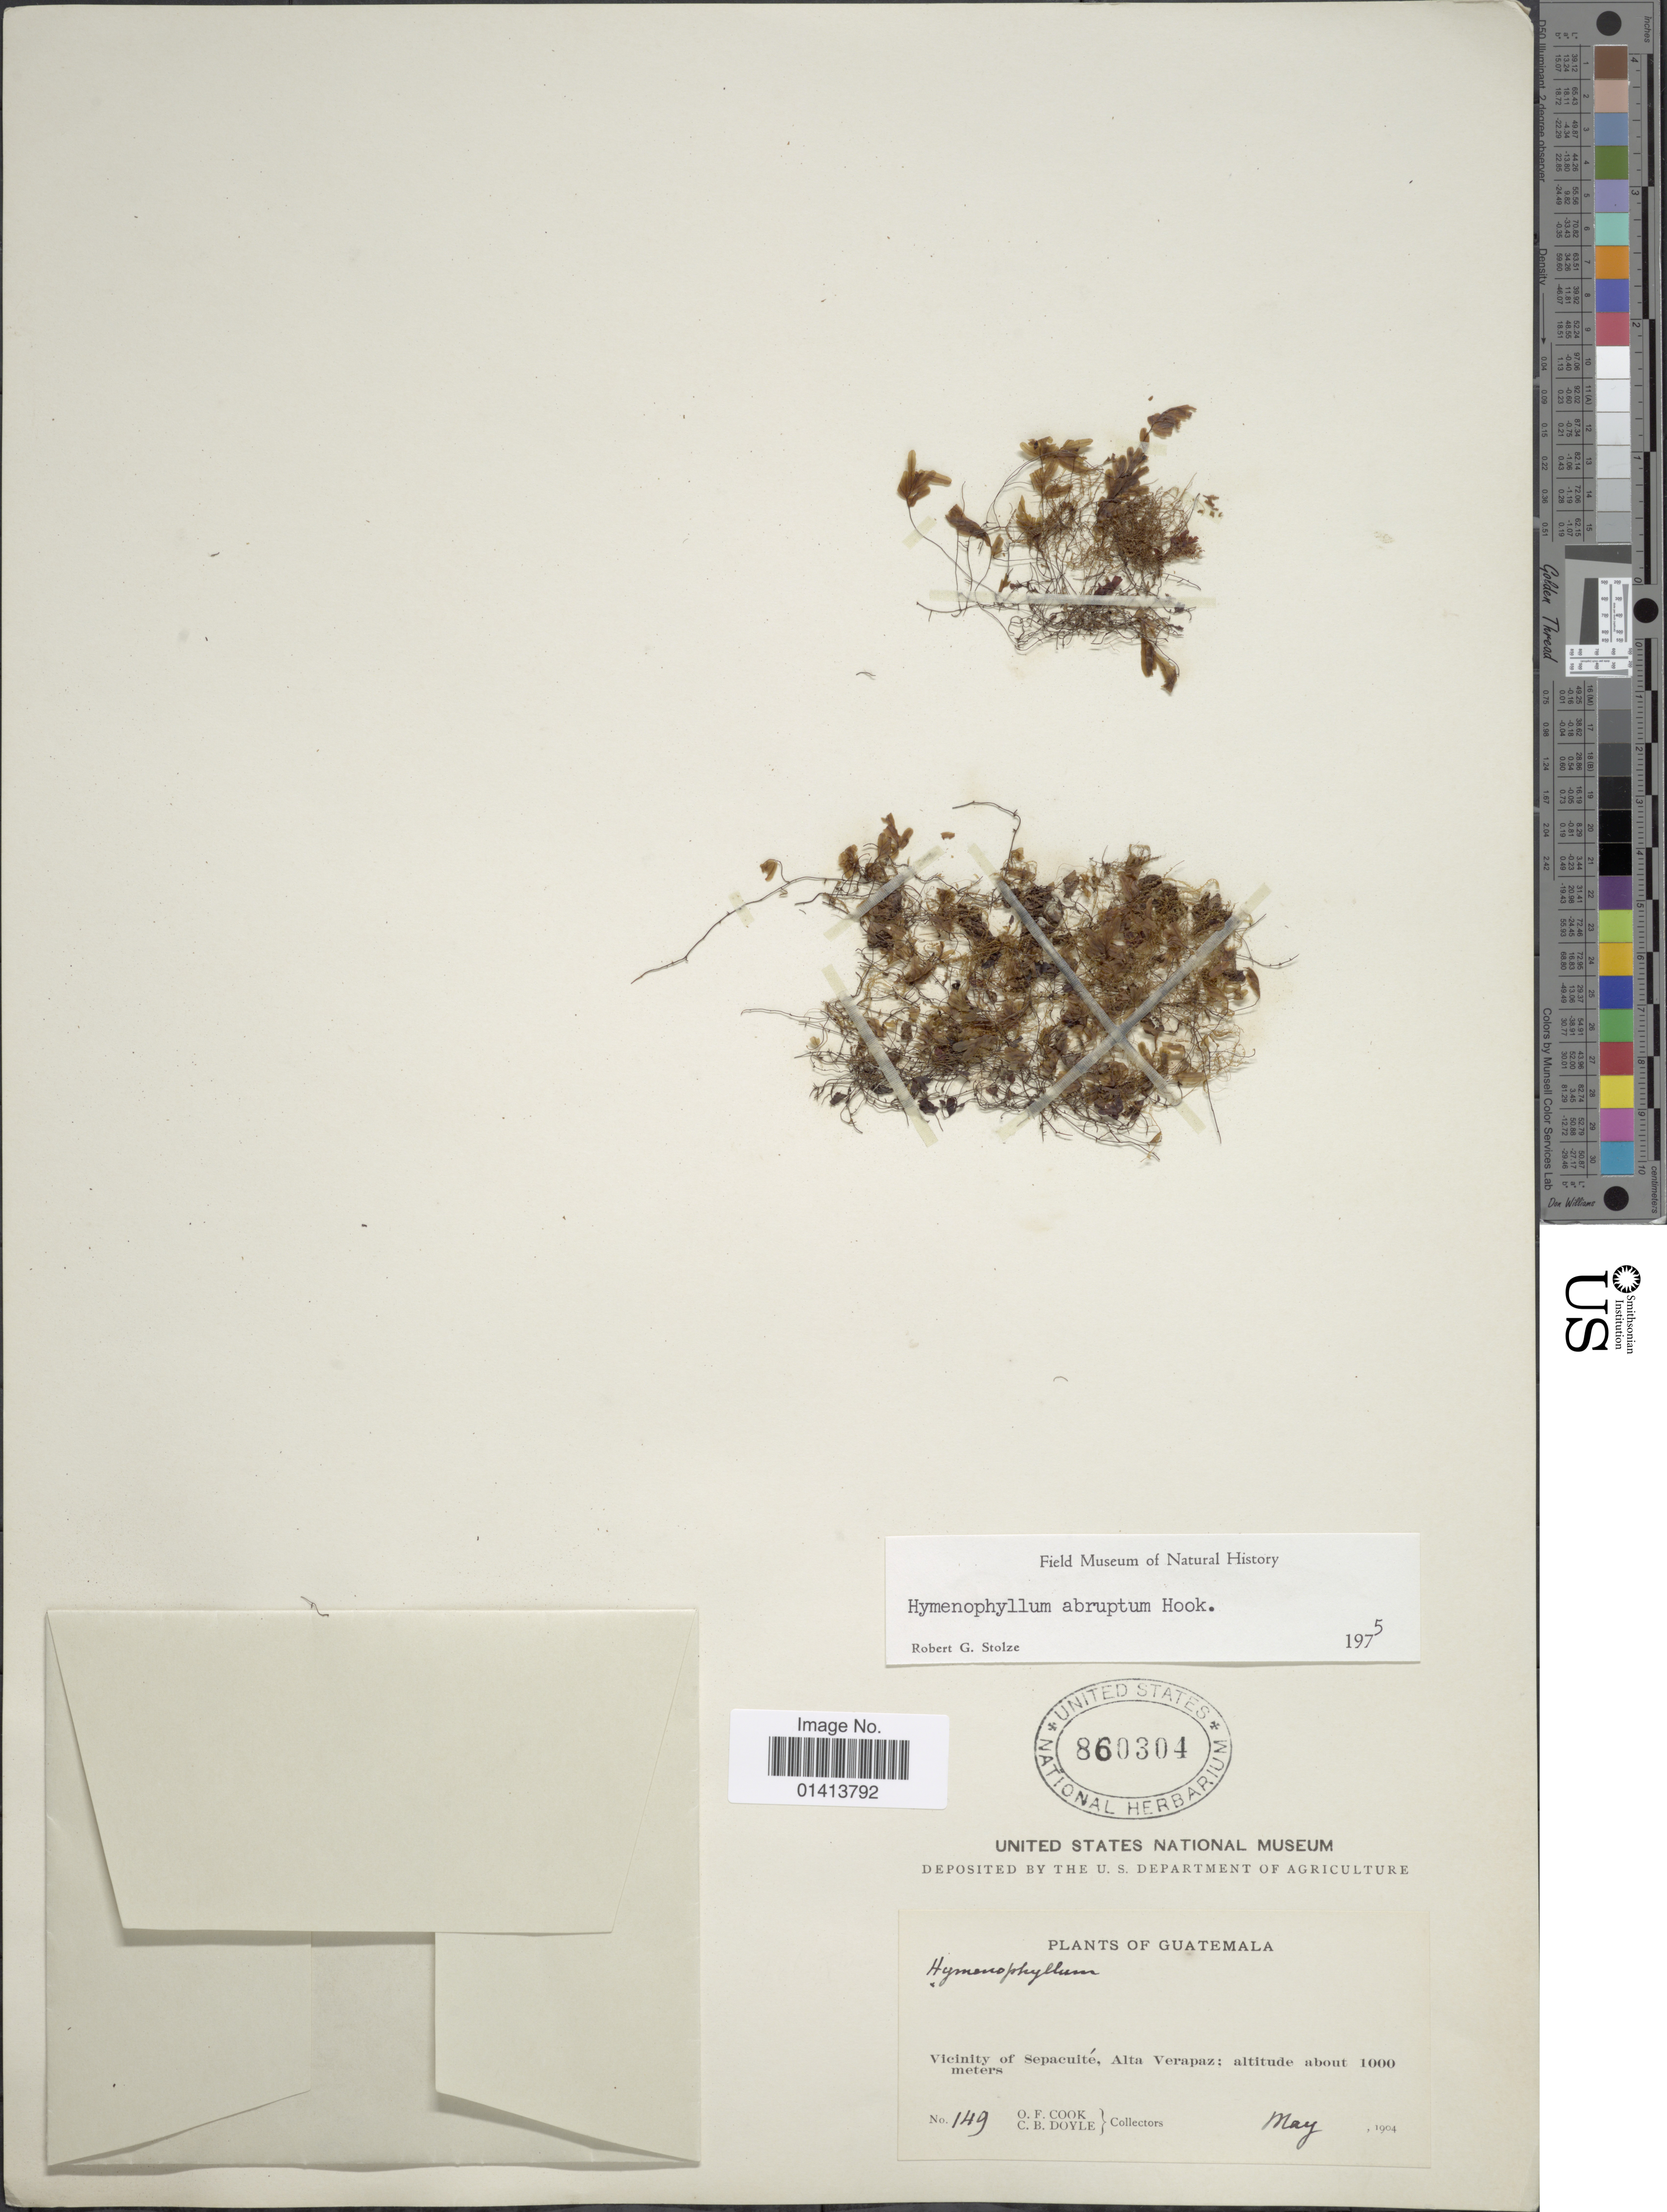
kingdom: Plantae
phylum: Tracheophyta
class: Polypodiopsida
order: Hymenophyllales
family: Hymenophyllaceae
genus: Hymenophyllum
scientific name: Hymenophyllum abruptum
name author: Hook.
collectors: O. F. Cook & C. Doyle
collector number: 149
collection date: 1904-05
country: Guatemala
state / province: Alta Verapaz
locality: Vicinity of Sepacuité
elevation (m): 1000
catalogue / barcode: US 860304